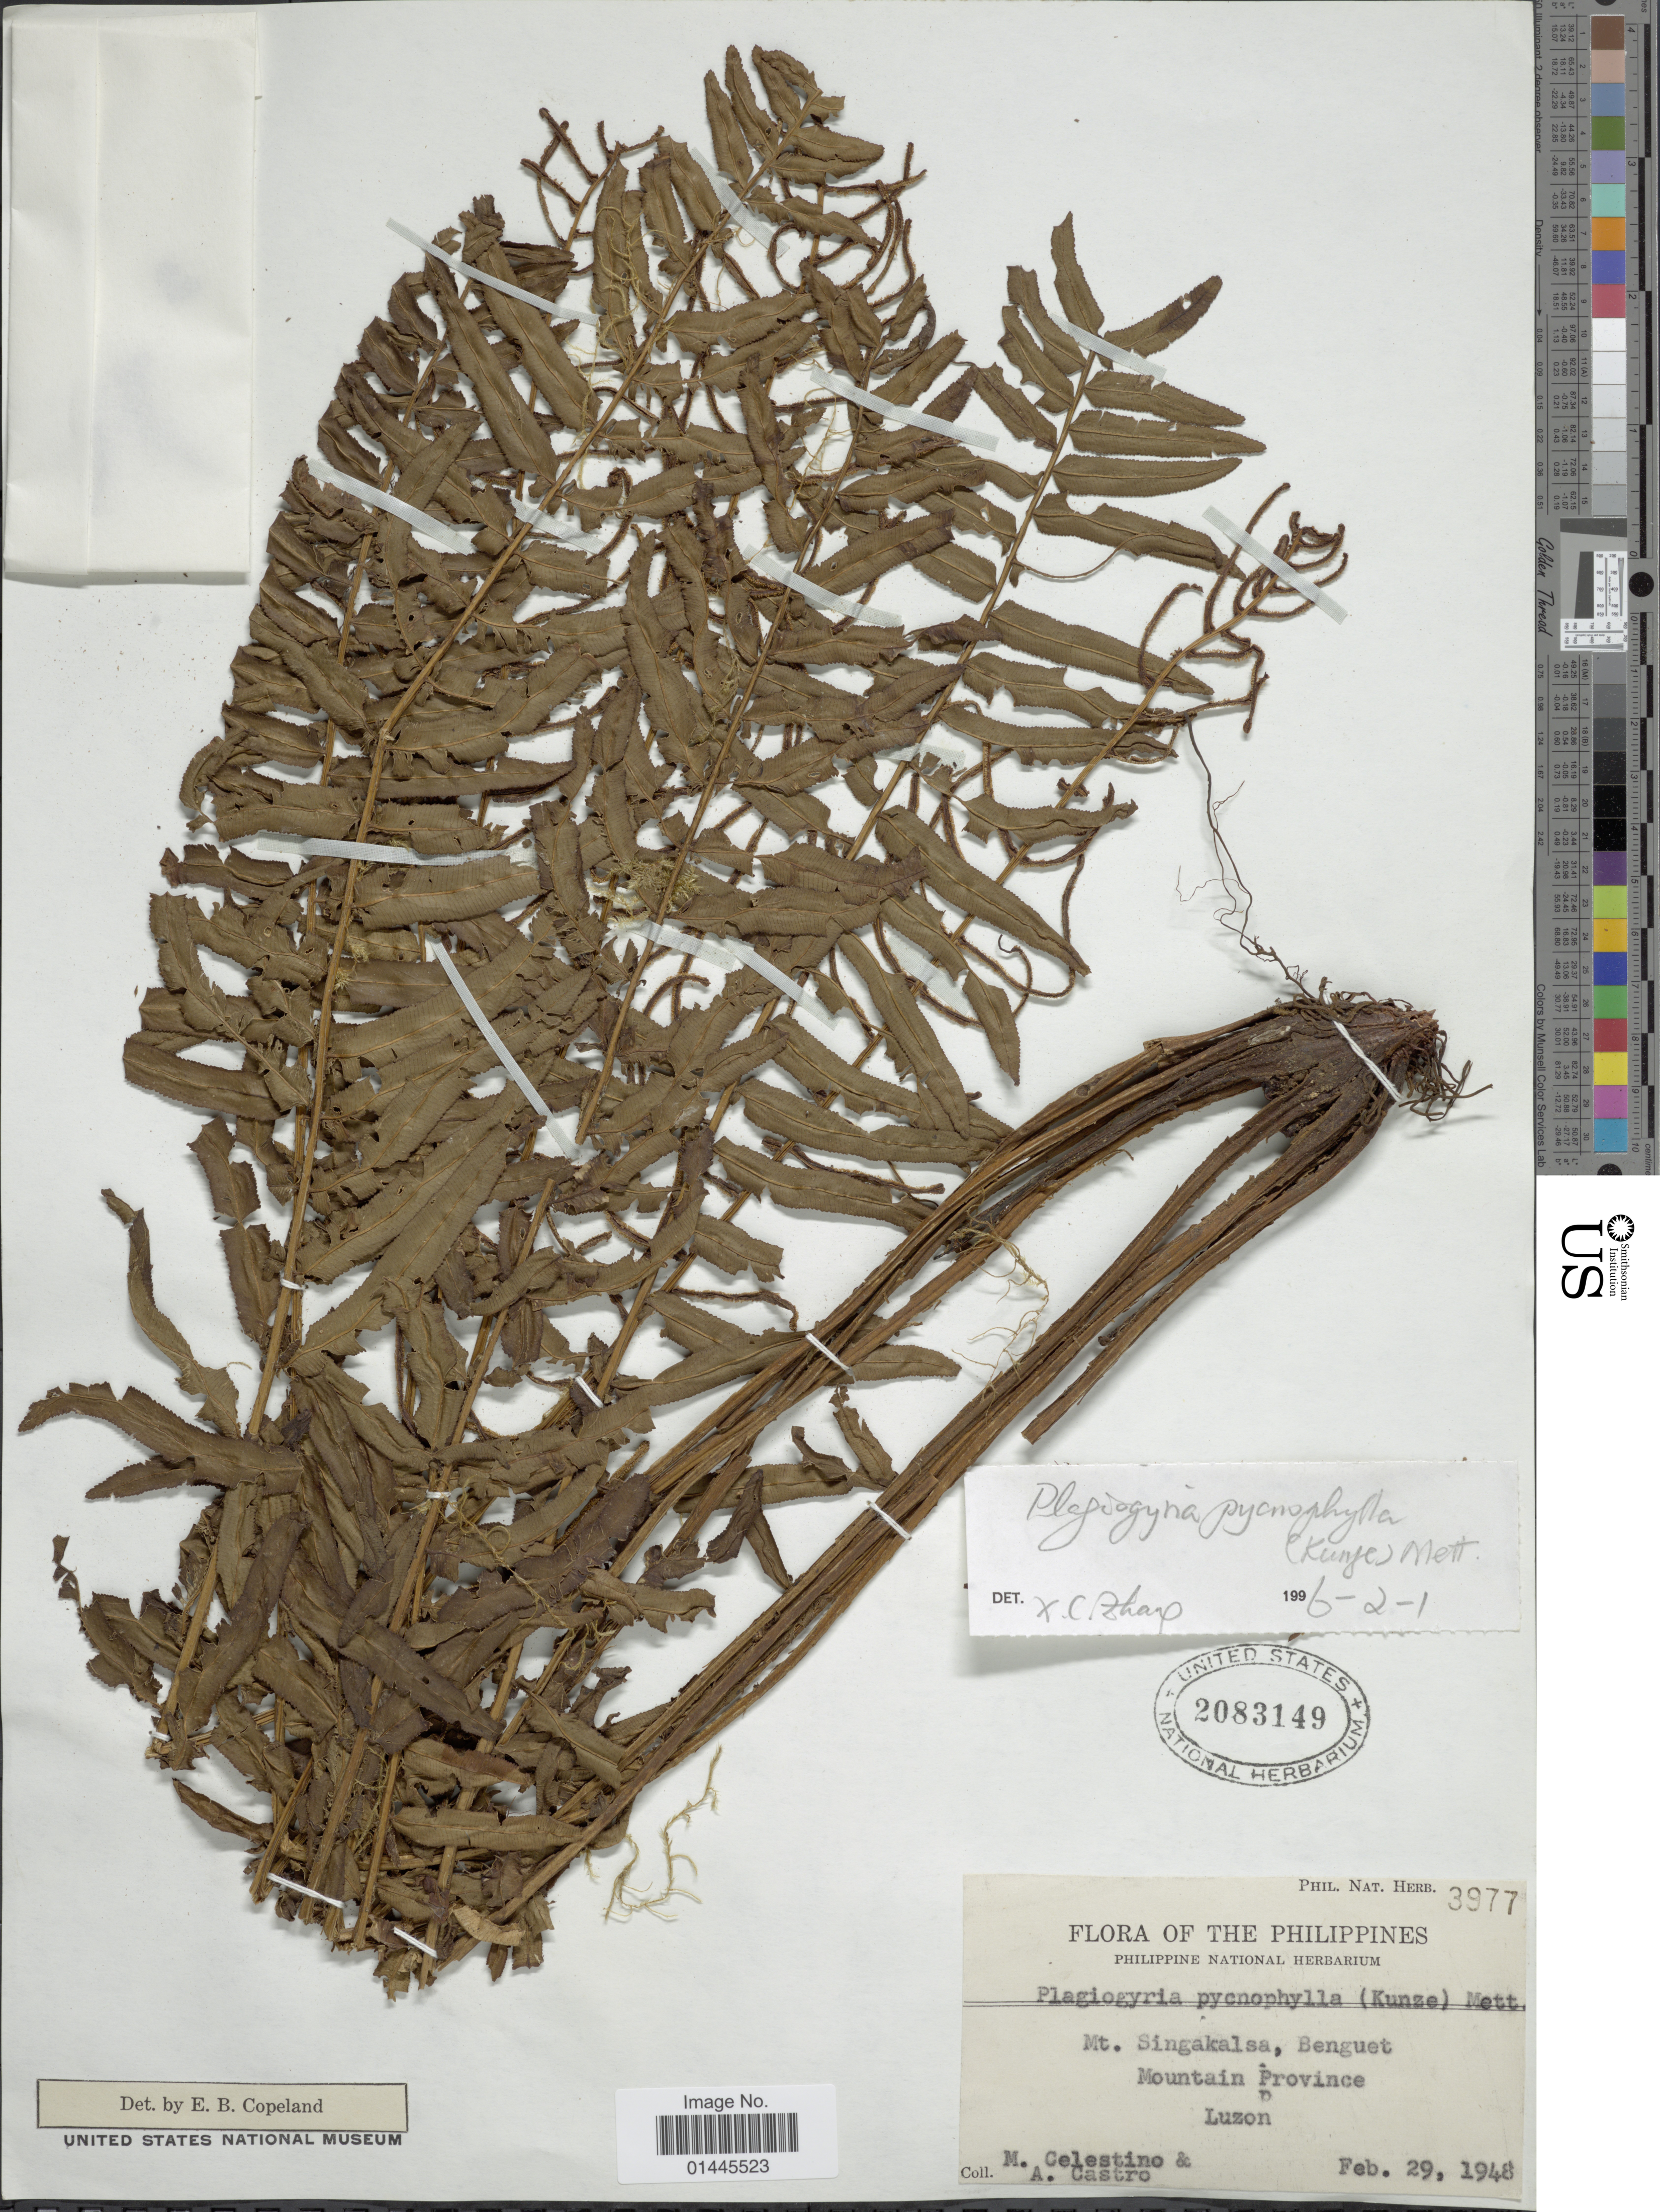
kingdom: Plantae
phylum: Tracheophyta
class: Polypodiopsida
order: Cyatheales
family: Plagiogyriaceae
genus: Plagiogyria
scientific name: Plagiogyria pycnophylla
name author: (Kunze) Mett.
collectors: M. Celestino & A. Castro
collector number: Phil. Nat. Herb. 3977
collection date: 1948-02-29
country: Philippines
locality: Mt. Singakalsa, Benguet Mountain Province, Luzon.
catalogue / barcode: US 2083149